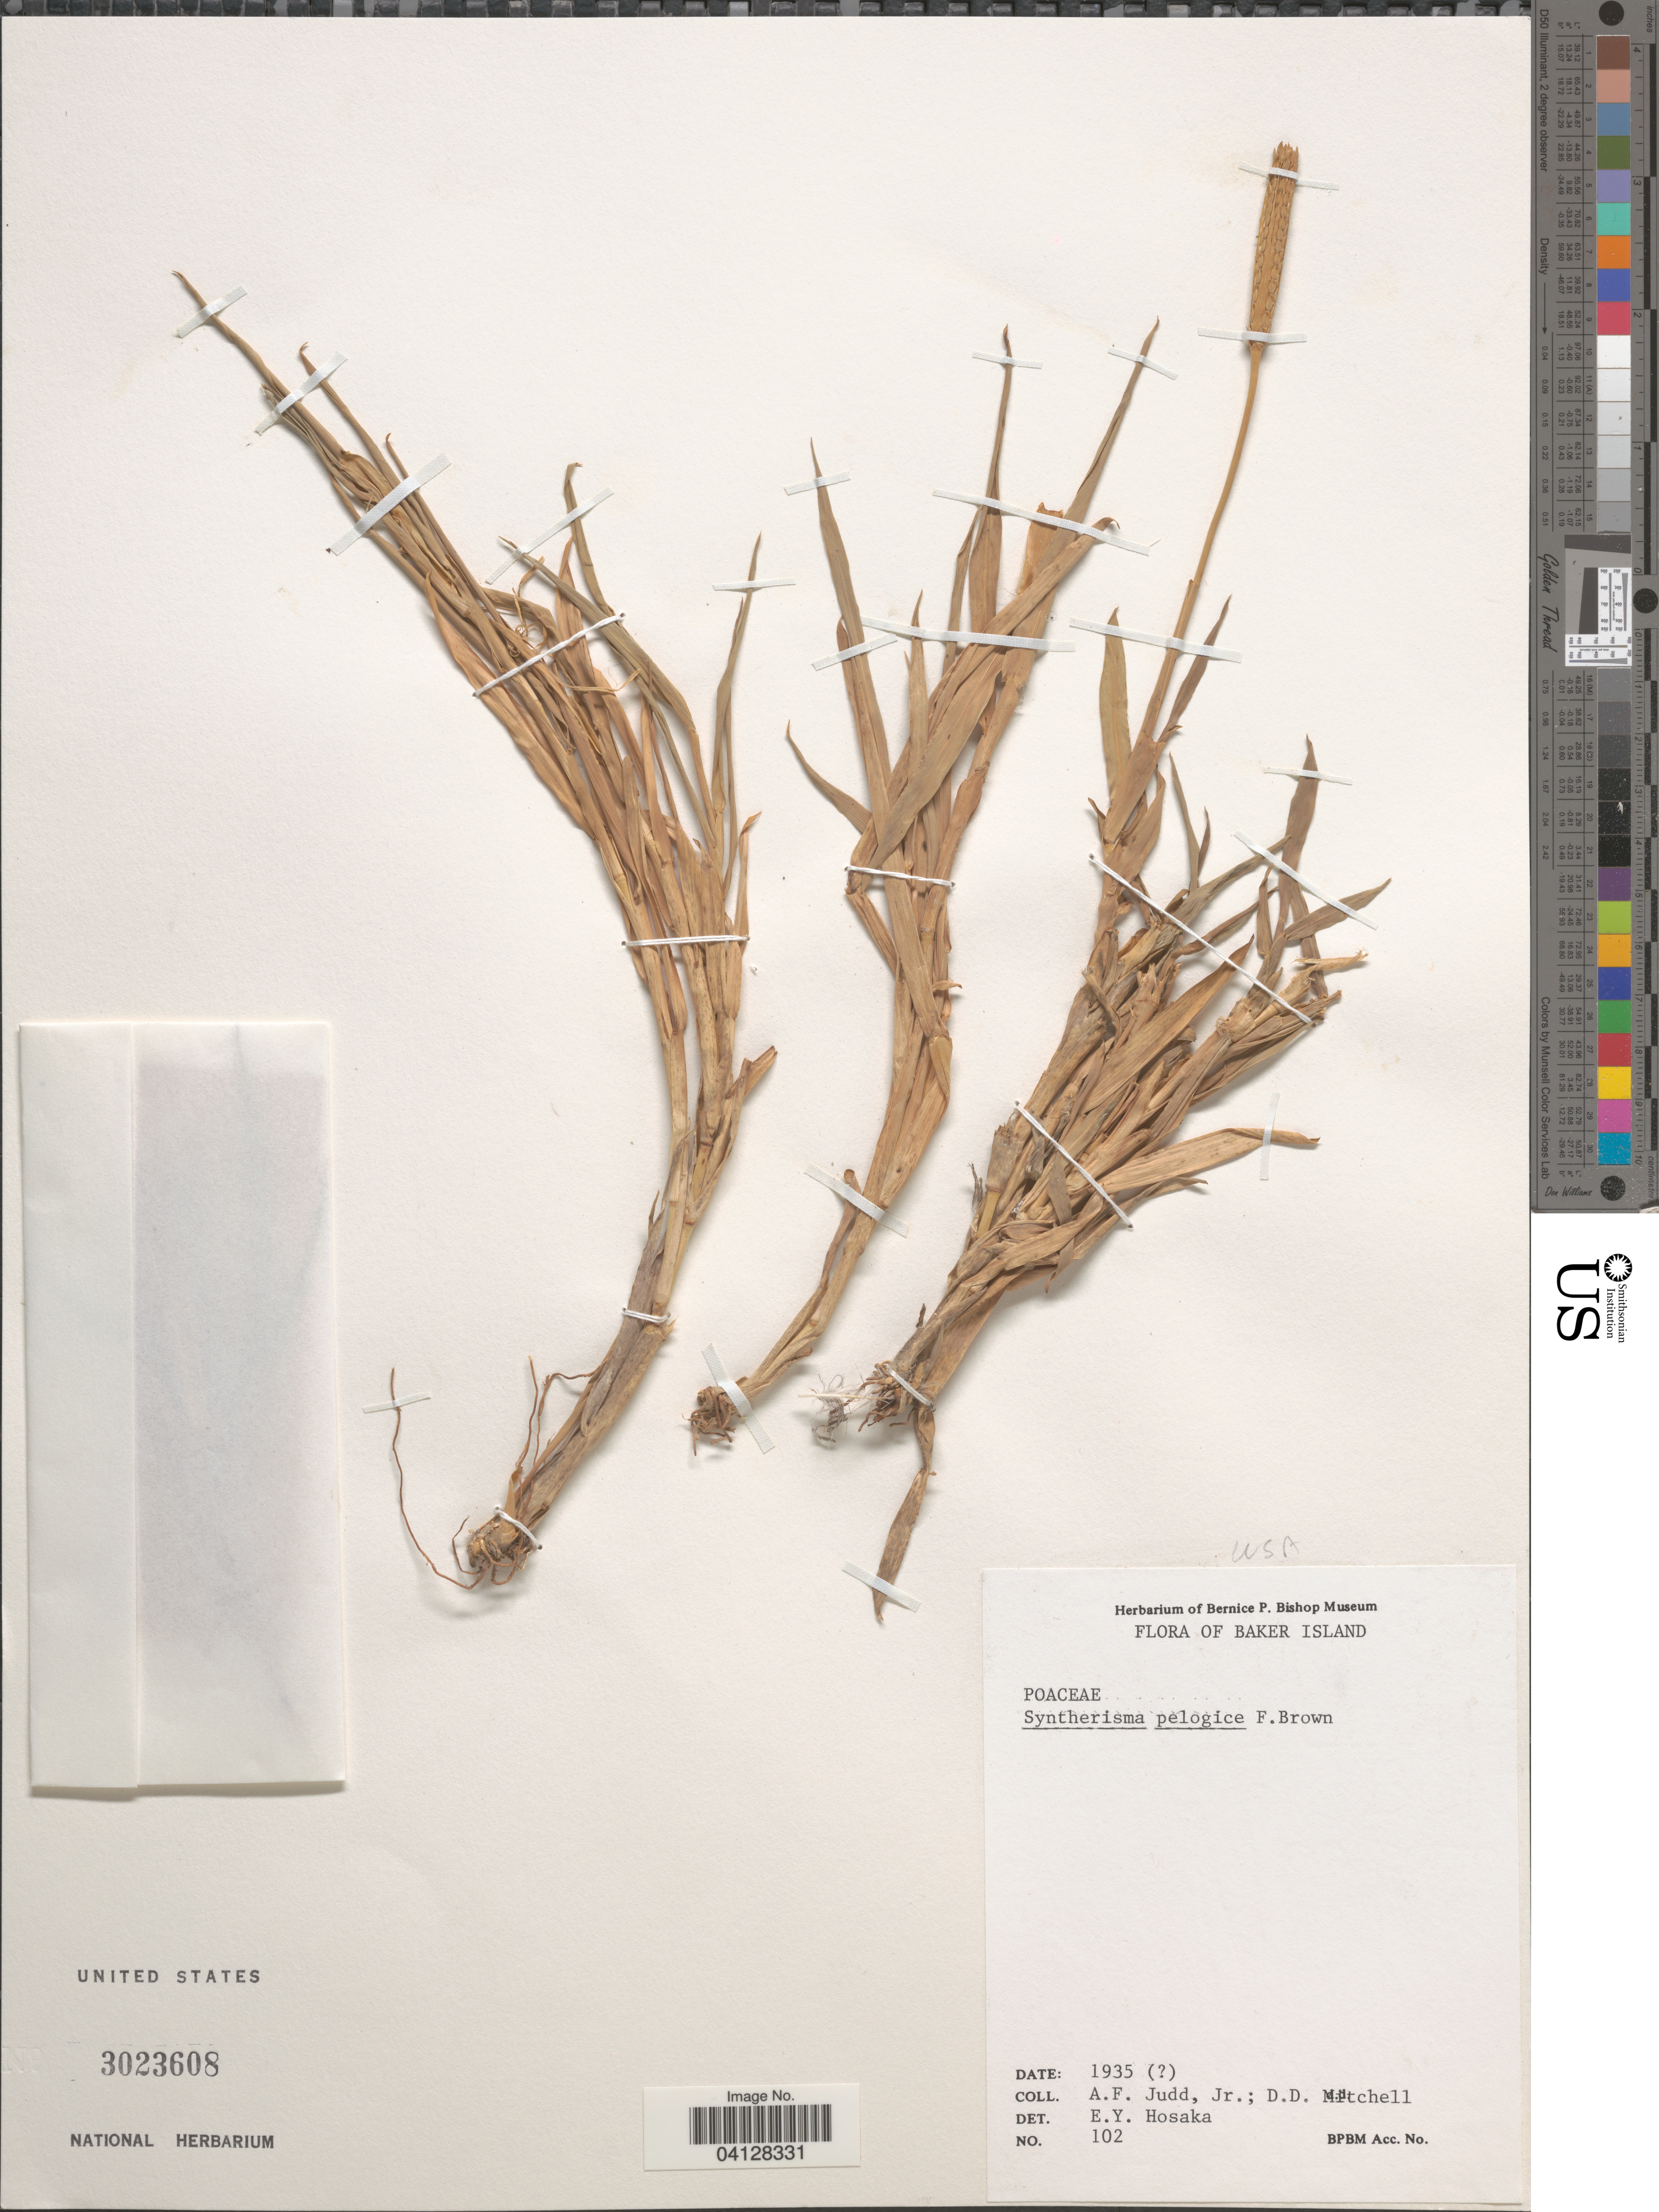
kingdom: Plantae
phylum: Tracheophyta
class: Liliopsida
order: Poales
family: Poaceae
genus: Syntherisma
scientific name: Syntherisma pelagica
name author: F. Br.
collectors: A. Judd & D. D. Mitchell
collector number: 102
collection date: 1935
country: U.S. Administered Pacific Islands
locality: Baker Island.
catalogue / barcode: US 3023608